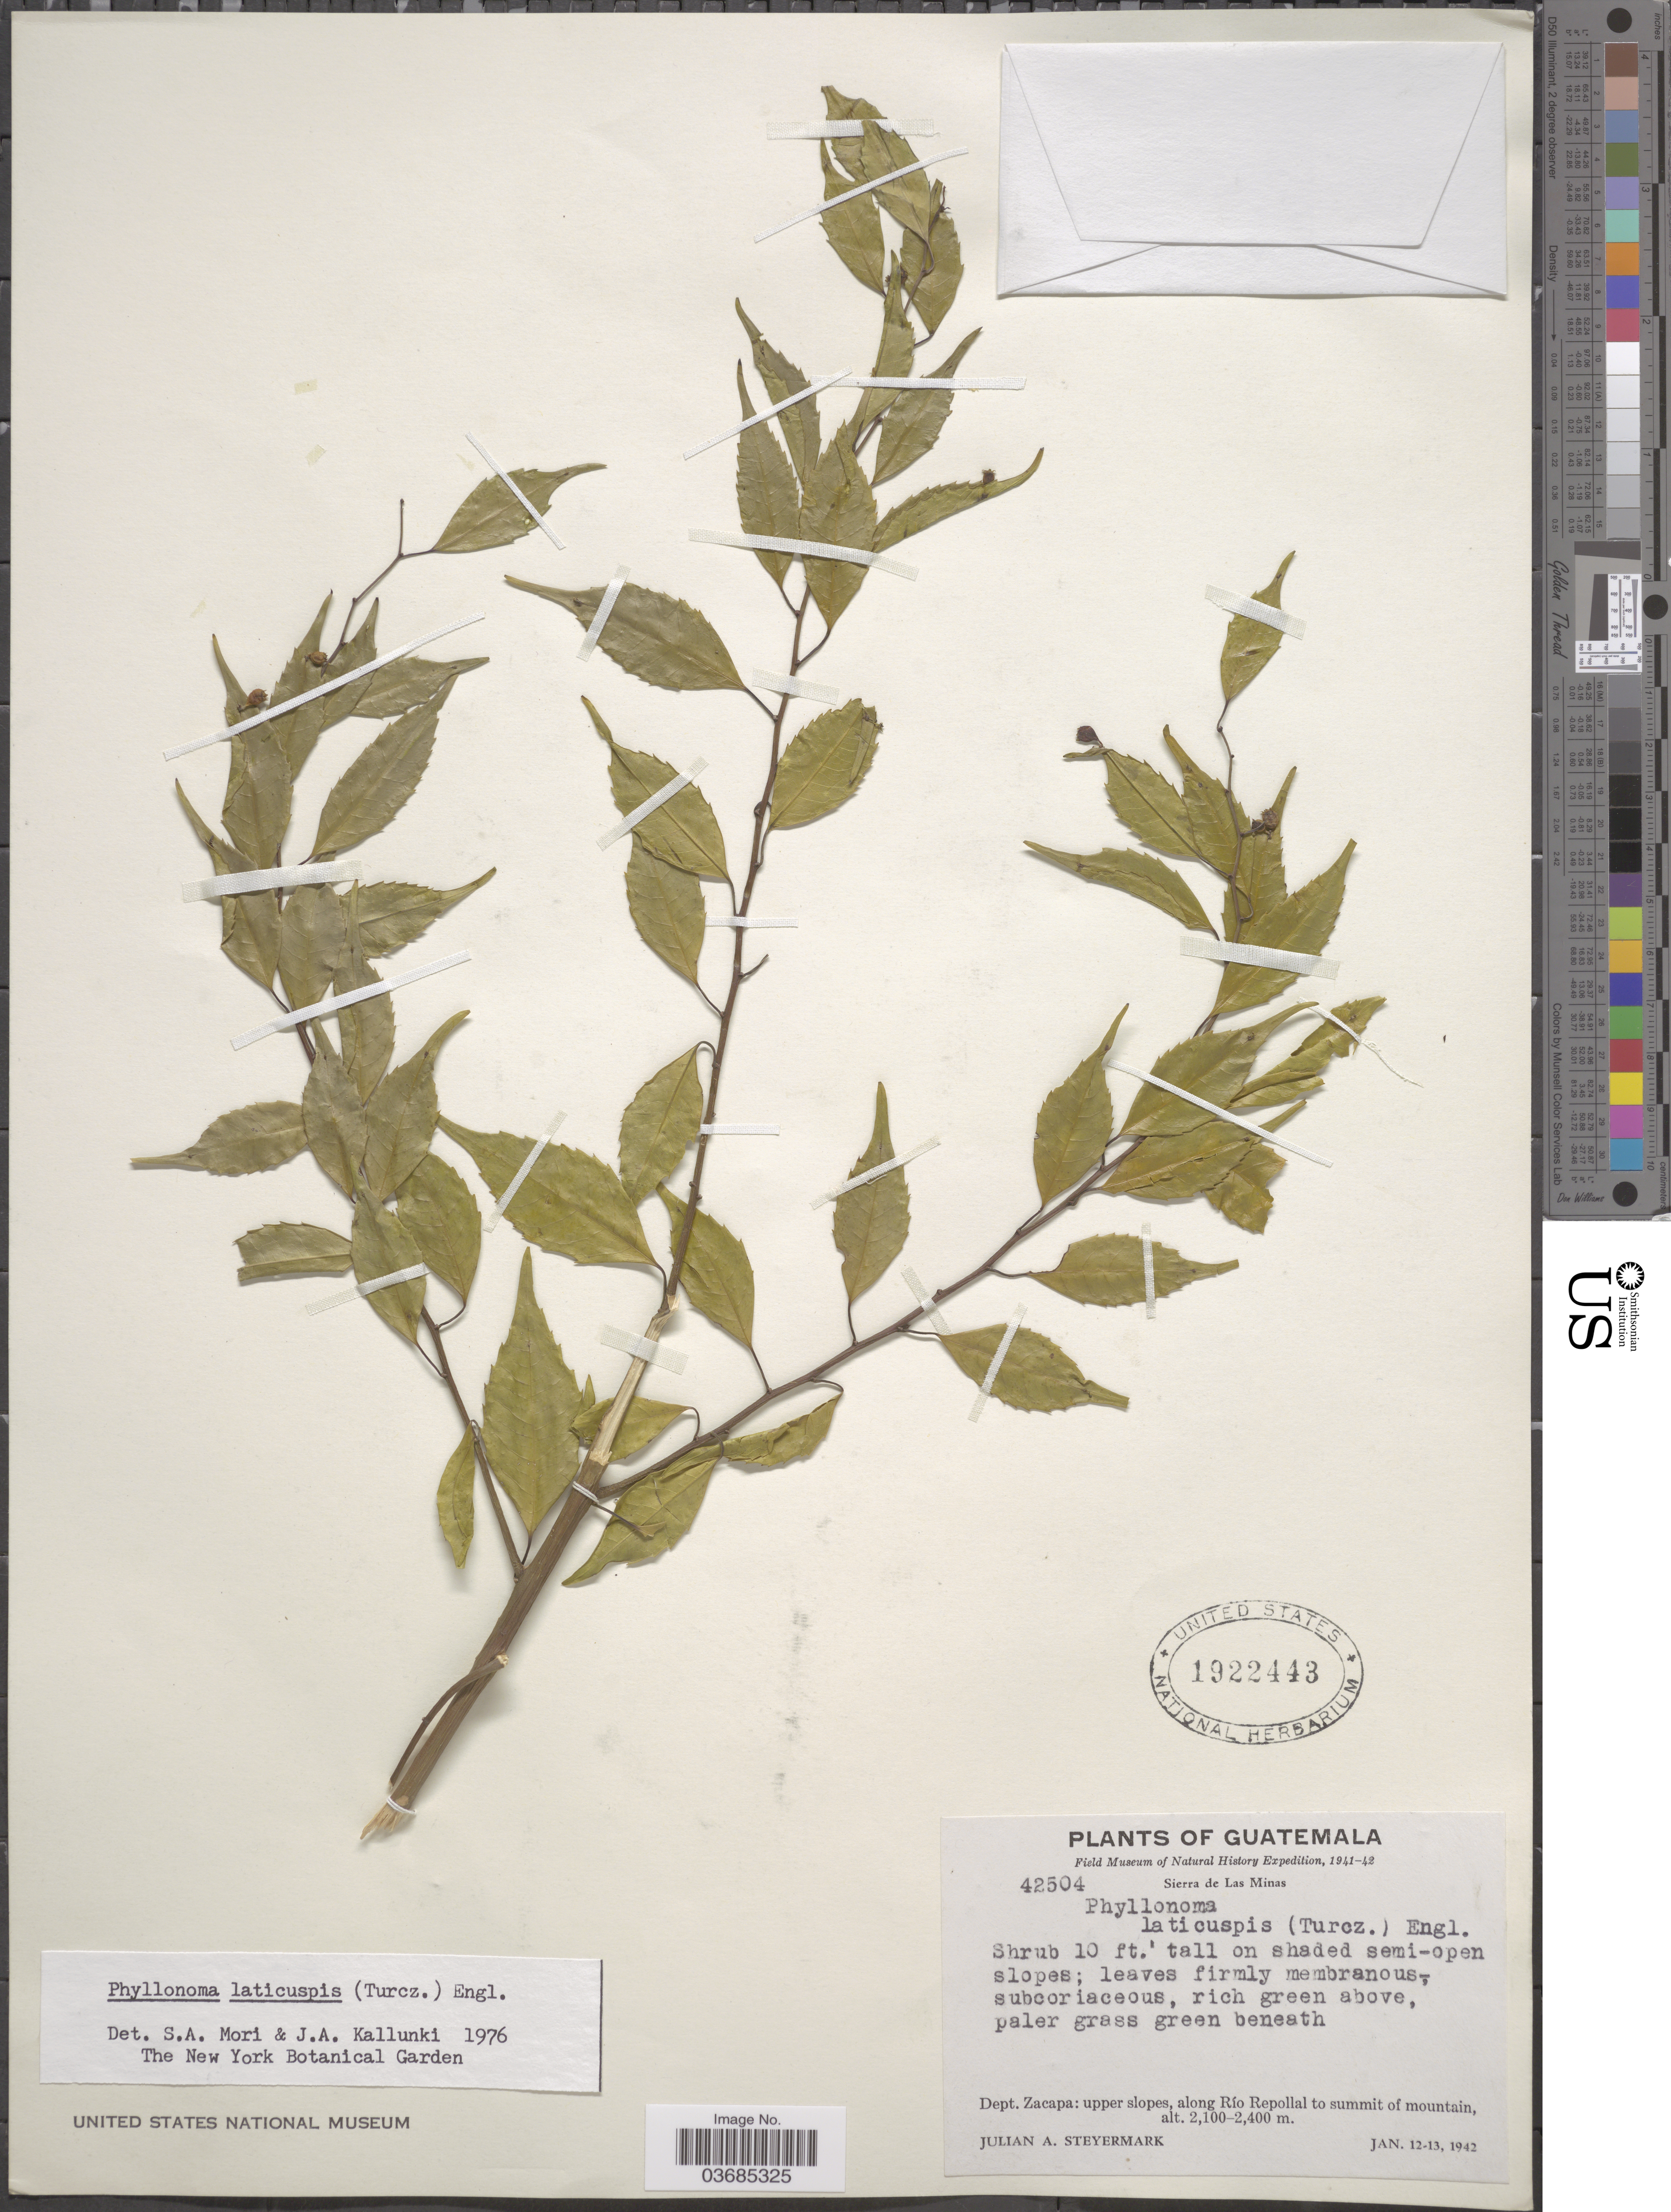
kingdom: Plantae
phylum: Tracheophyta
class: Magnoliopsida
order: Aquifoliales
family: Phyllonomaceae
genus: Phyllonoma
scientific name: Phyllonoma laticuspis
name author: (Turcz.) Engl.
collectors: J. Steyermark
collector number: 42504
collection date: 1942-01-12/1942-01-13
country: Guatemala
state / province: Zacapa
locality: Field Museum of Natural History Expedition, 1941-42. Sierra de Las Minas. Dept. Zacapa: upper slopes, along Río Repollal to summit of mountain.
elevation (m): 2100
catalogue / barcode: US 1922443